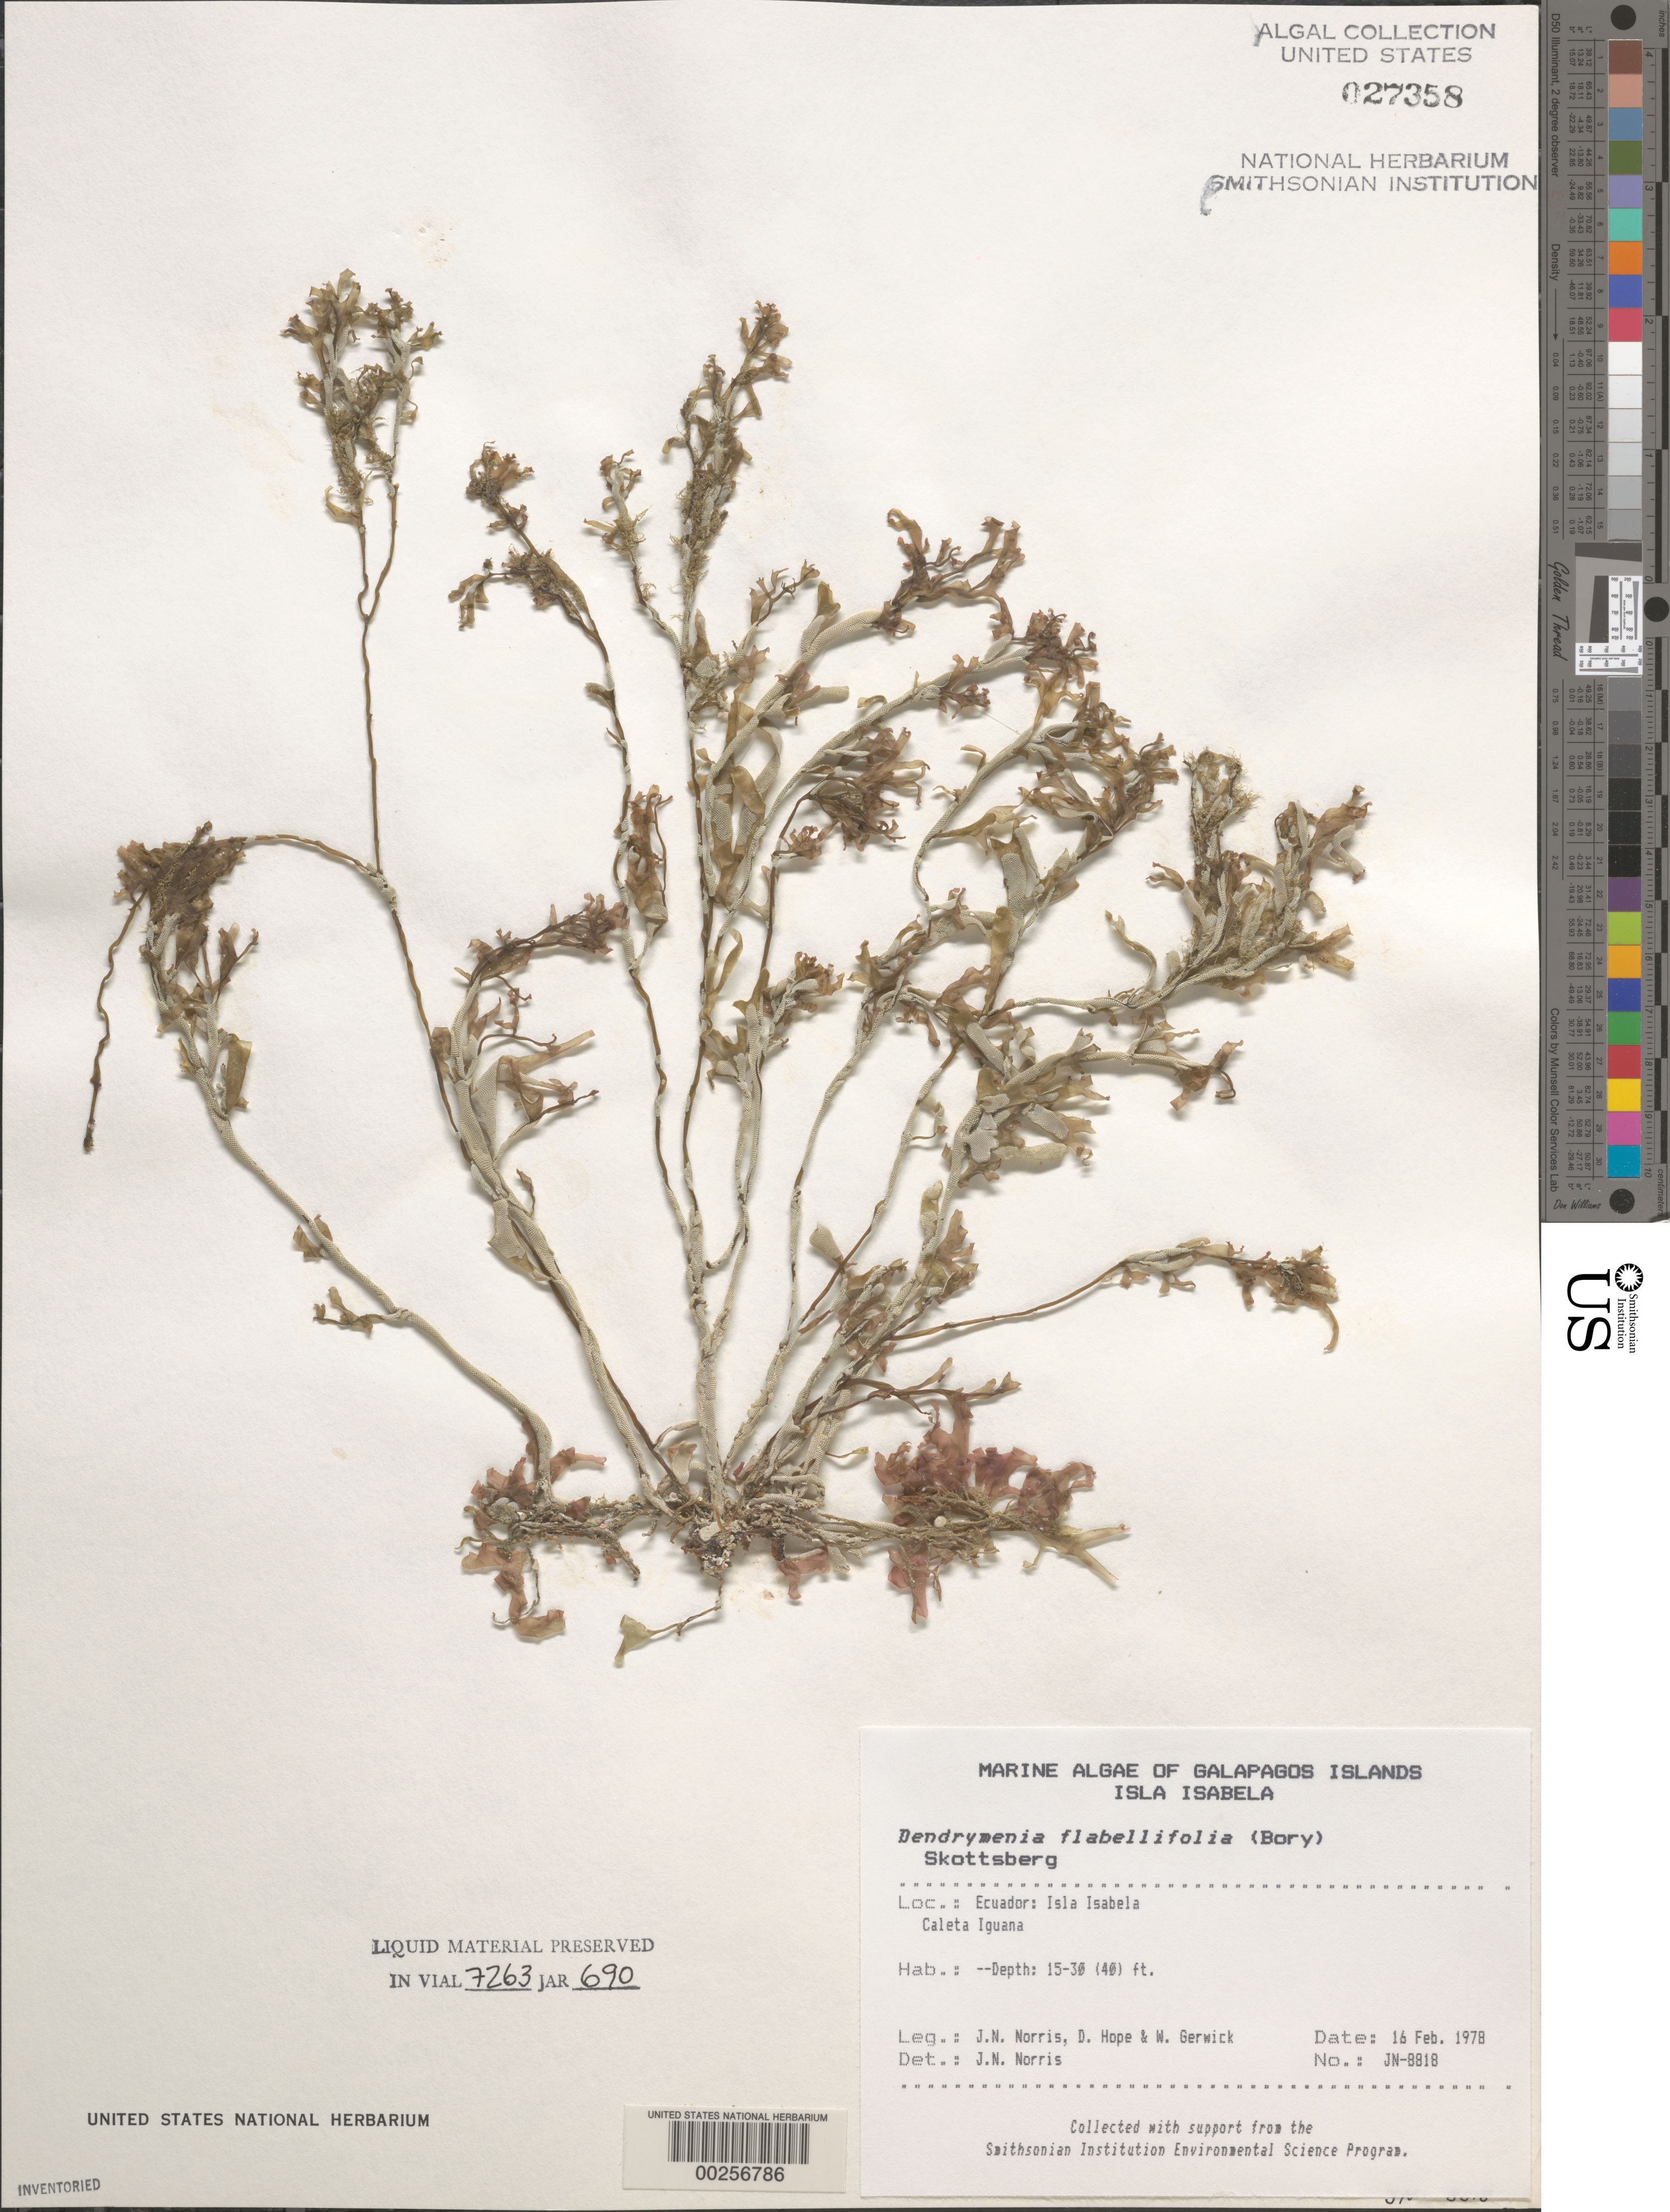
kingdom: Plantae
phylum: Rhodophyta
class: Florideophyceae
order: Rhodymeniales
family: Rhodymeniaceae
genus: Rhodymenia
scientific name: Rhodymenia flabellifolia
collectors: J. N. Norris, D. Hope & W. Gerwick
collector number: JN-8818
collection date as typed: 16 Feb 1978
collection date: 1978-02-16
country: Ecuador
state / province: Colón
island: Isabela [Albemarle]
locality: Caleta Iguana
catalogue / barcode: US 27358